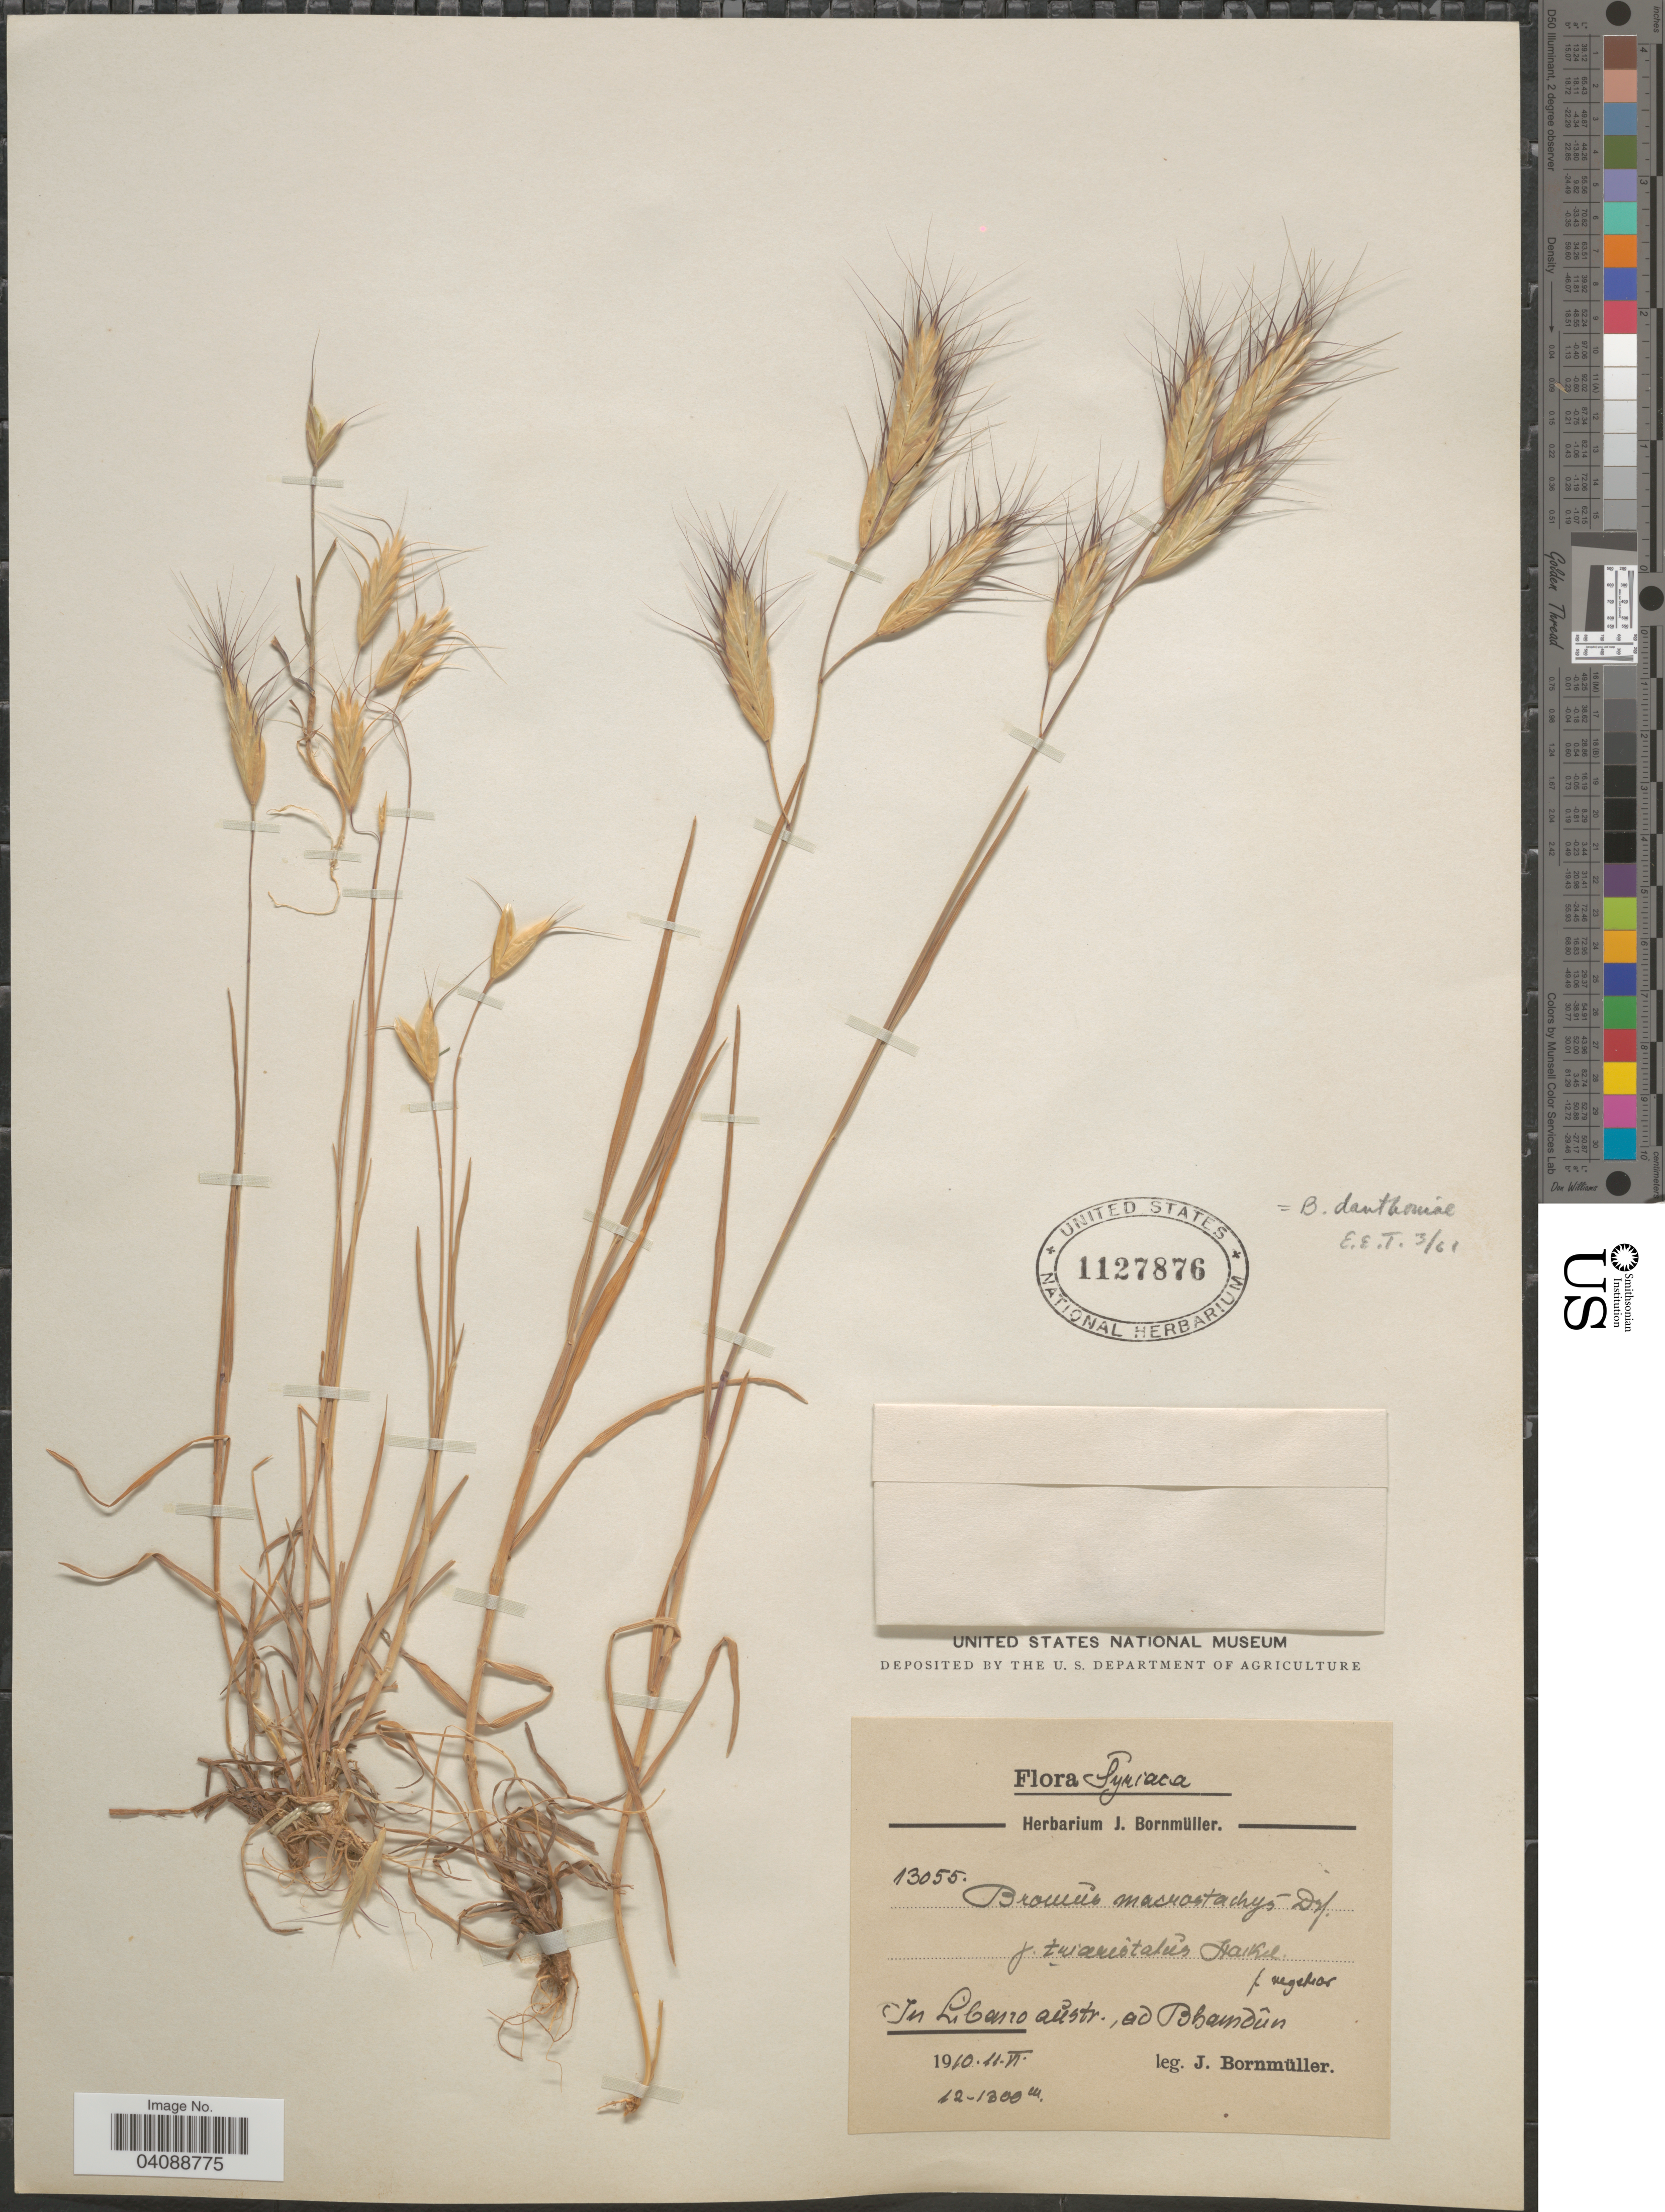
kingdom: Plantae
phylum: Tracheophyta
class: Liliopsida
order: Poales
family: Poaceae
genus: Bromus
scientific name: Bromus danthoniae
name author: Trin. ex C.A. Mey.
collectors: J. Bornmüller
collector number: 13055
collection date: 1910-06-11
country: Syria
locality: Syriaca. In Libano austr., ad Bhamdun.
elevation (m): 1200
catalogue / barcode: US 1127876